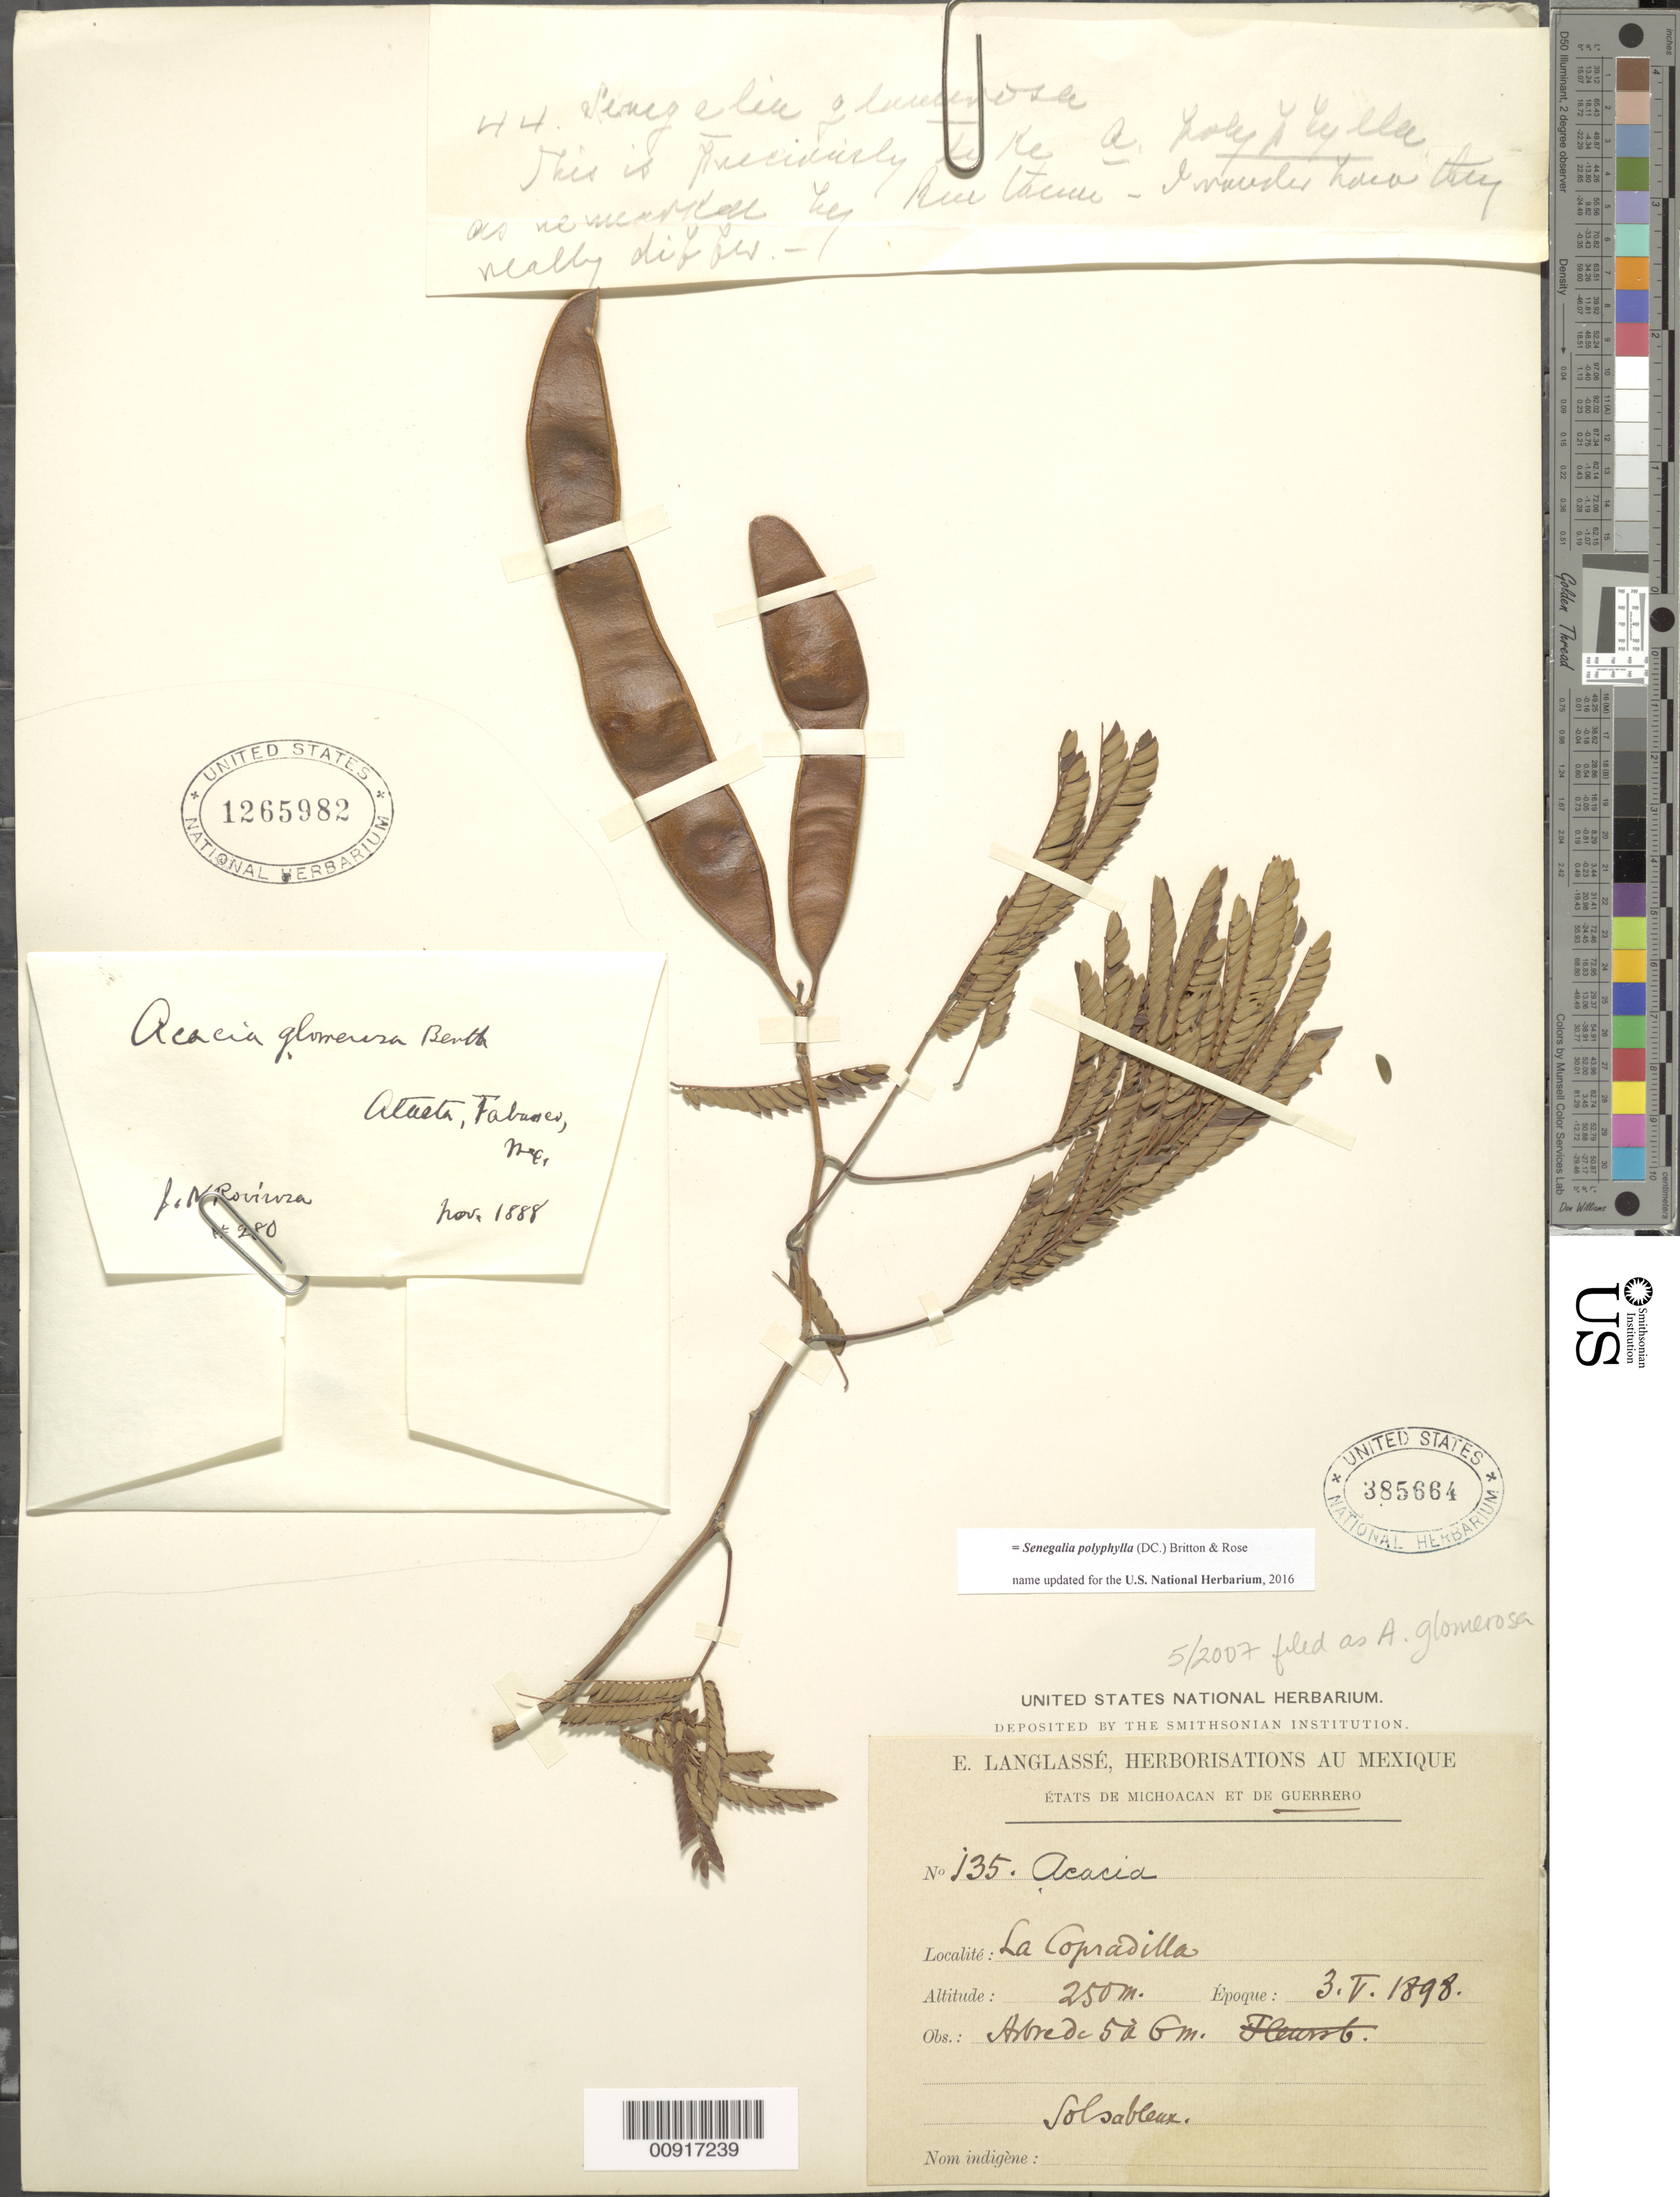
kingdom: Plantae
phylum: Tracheophyta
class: Magnoliopsida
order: Fabales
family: Fabaceae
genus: Senegalia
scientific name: Senegalia polyphylla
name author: (DC.) Britton & Rose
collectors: J. N. Rovirosa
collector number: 280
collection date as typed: Nov 1888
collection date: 1888-11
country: Mexico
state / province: Tabasco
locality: Atasta, Tabasco.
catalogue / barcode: US 1265982-2